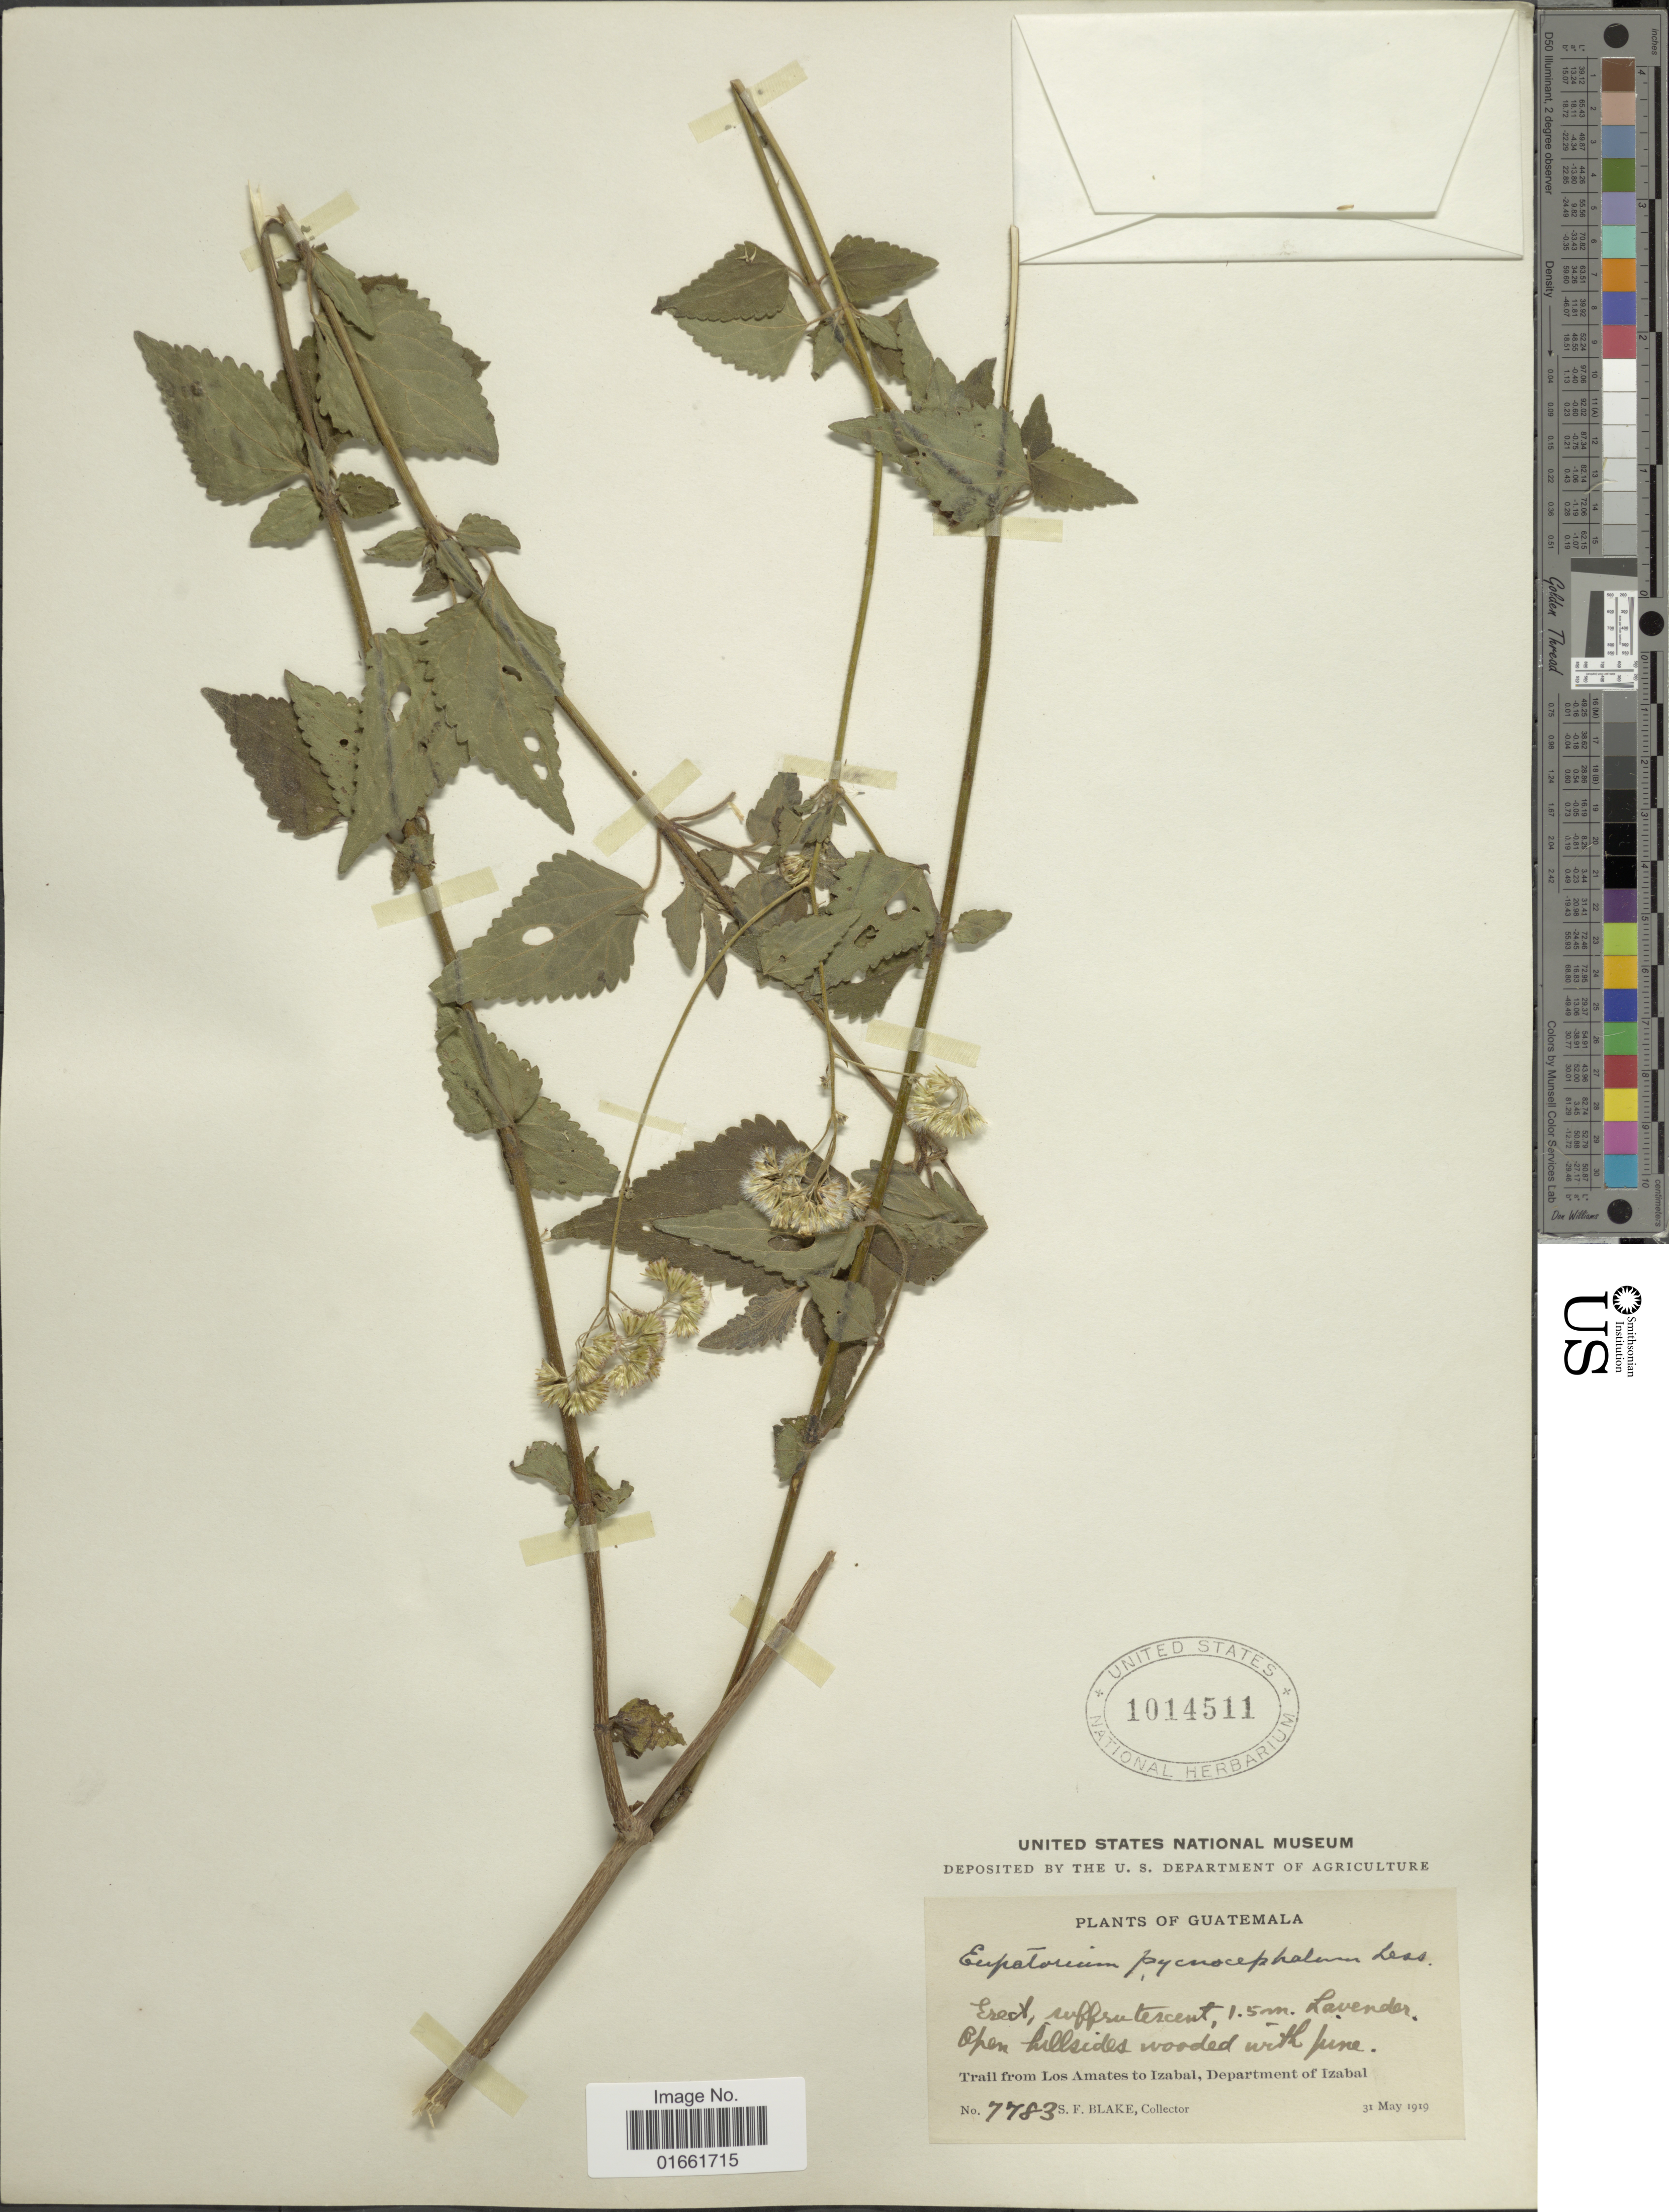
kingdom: Plantae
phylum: Tracheophyta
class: Magnoliopsida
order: Asterales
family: Asteraceae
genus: Fleischmannia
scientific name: Fleischmannia pratensis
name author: (Klatt) R.M. King & H. Rob.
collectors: S. Blake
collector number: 7783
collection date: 1919-05-31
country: Guatemala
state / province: Izabal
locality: Trail from Los Amates to Izabal, Department of Izabal.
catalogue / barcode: US 1014511